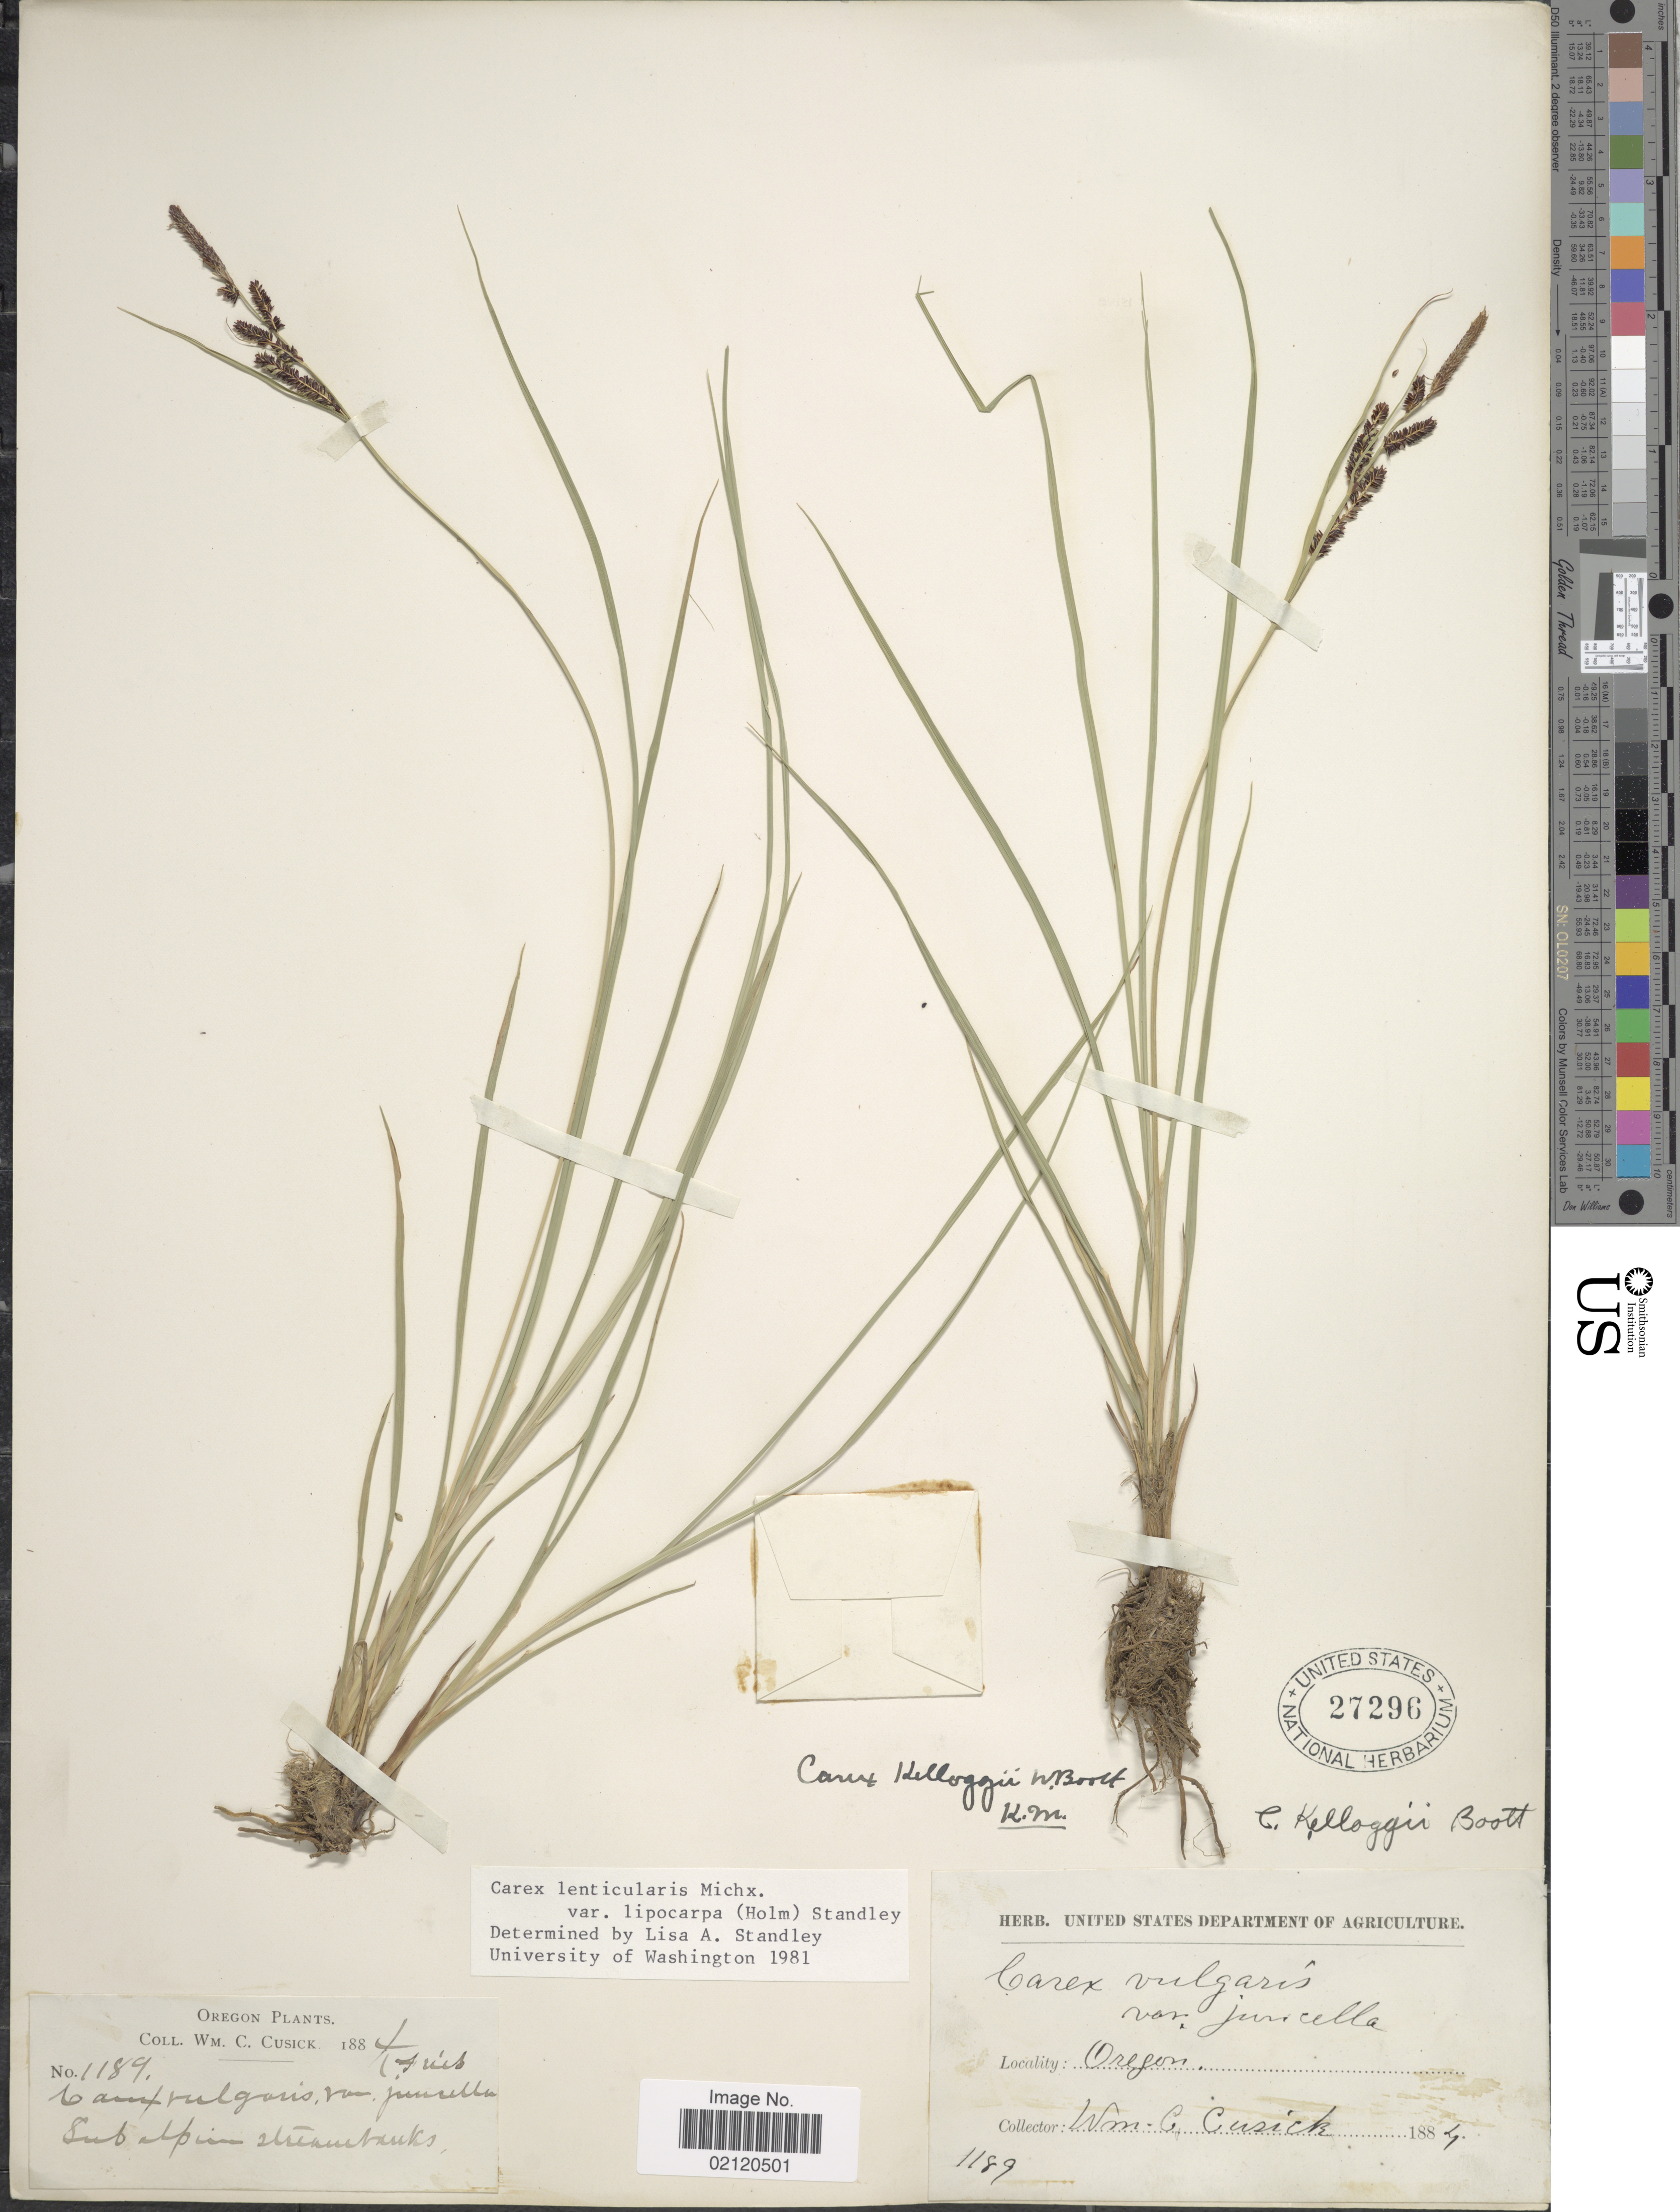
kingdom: Plantae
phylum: Tracheophyta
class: Liliopsida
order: Poales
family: Cyperaceae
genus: Carex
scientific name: Carex kelloggii var. kelloggii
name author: W. Boott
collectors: W. C. Cusick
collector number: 1189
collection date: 1884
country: United States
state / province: Oregon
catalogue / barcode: US 27296